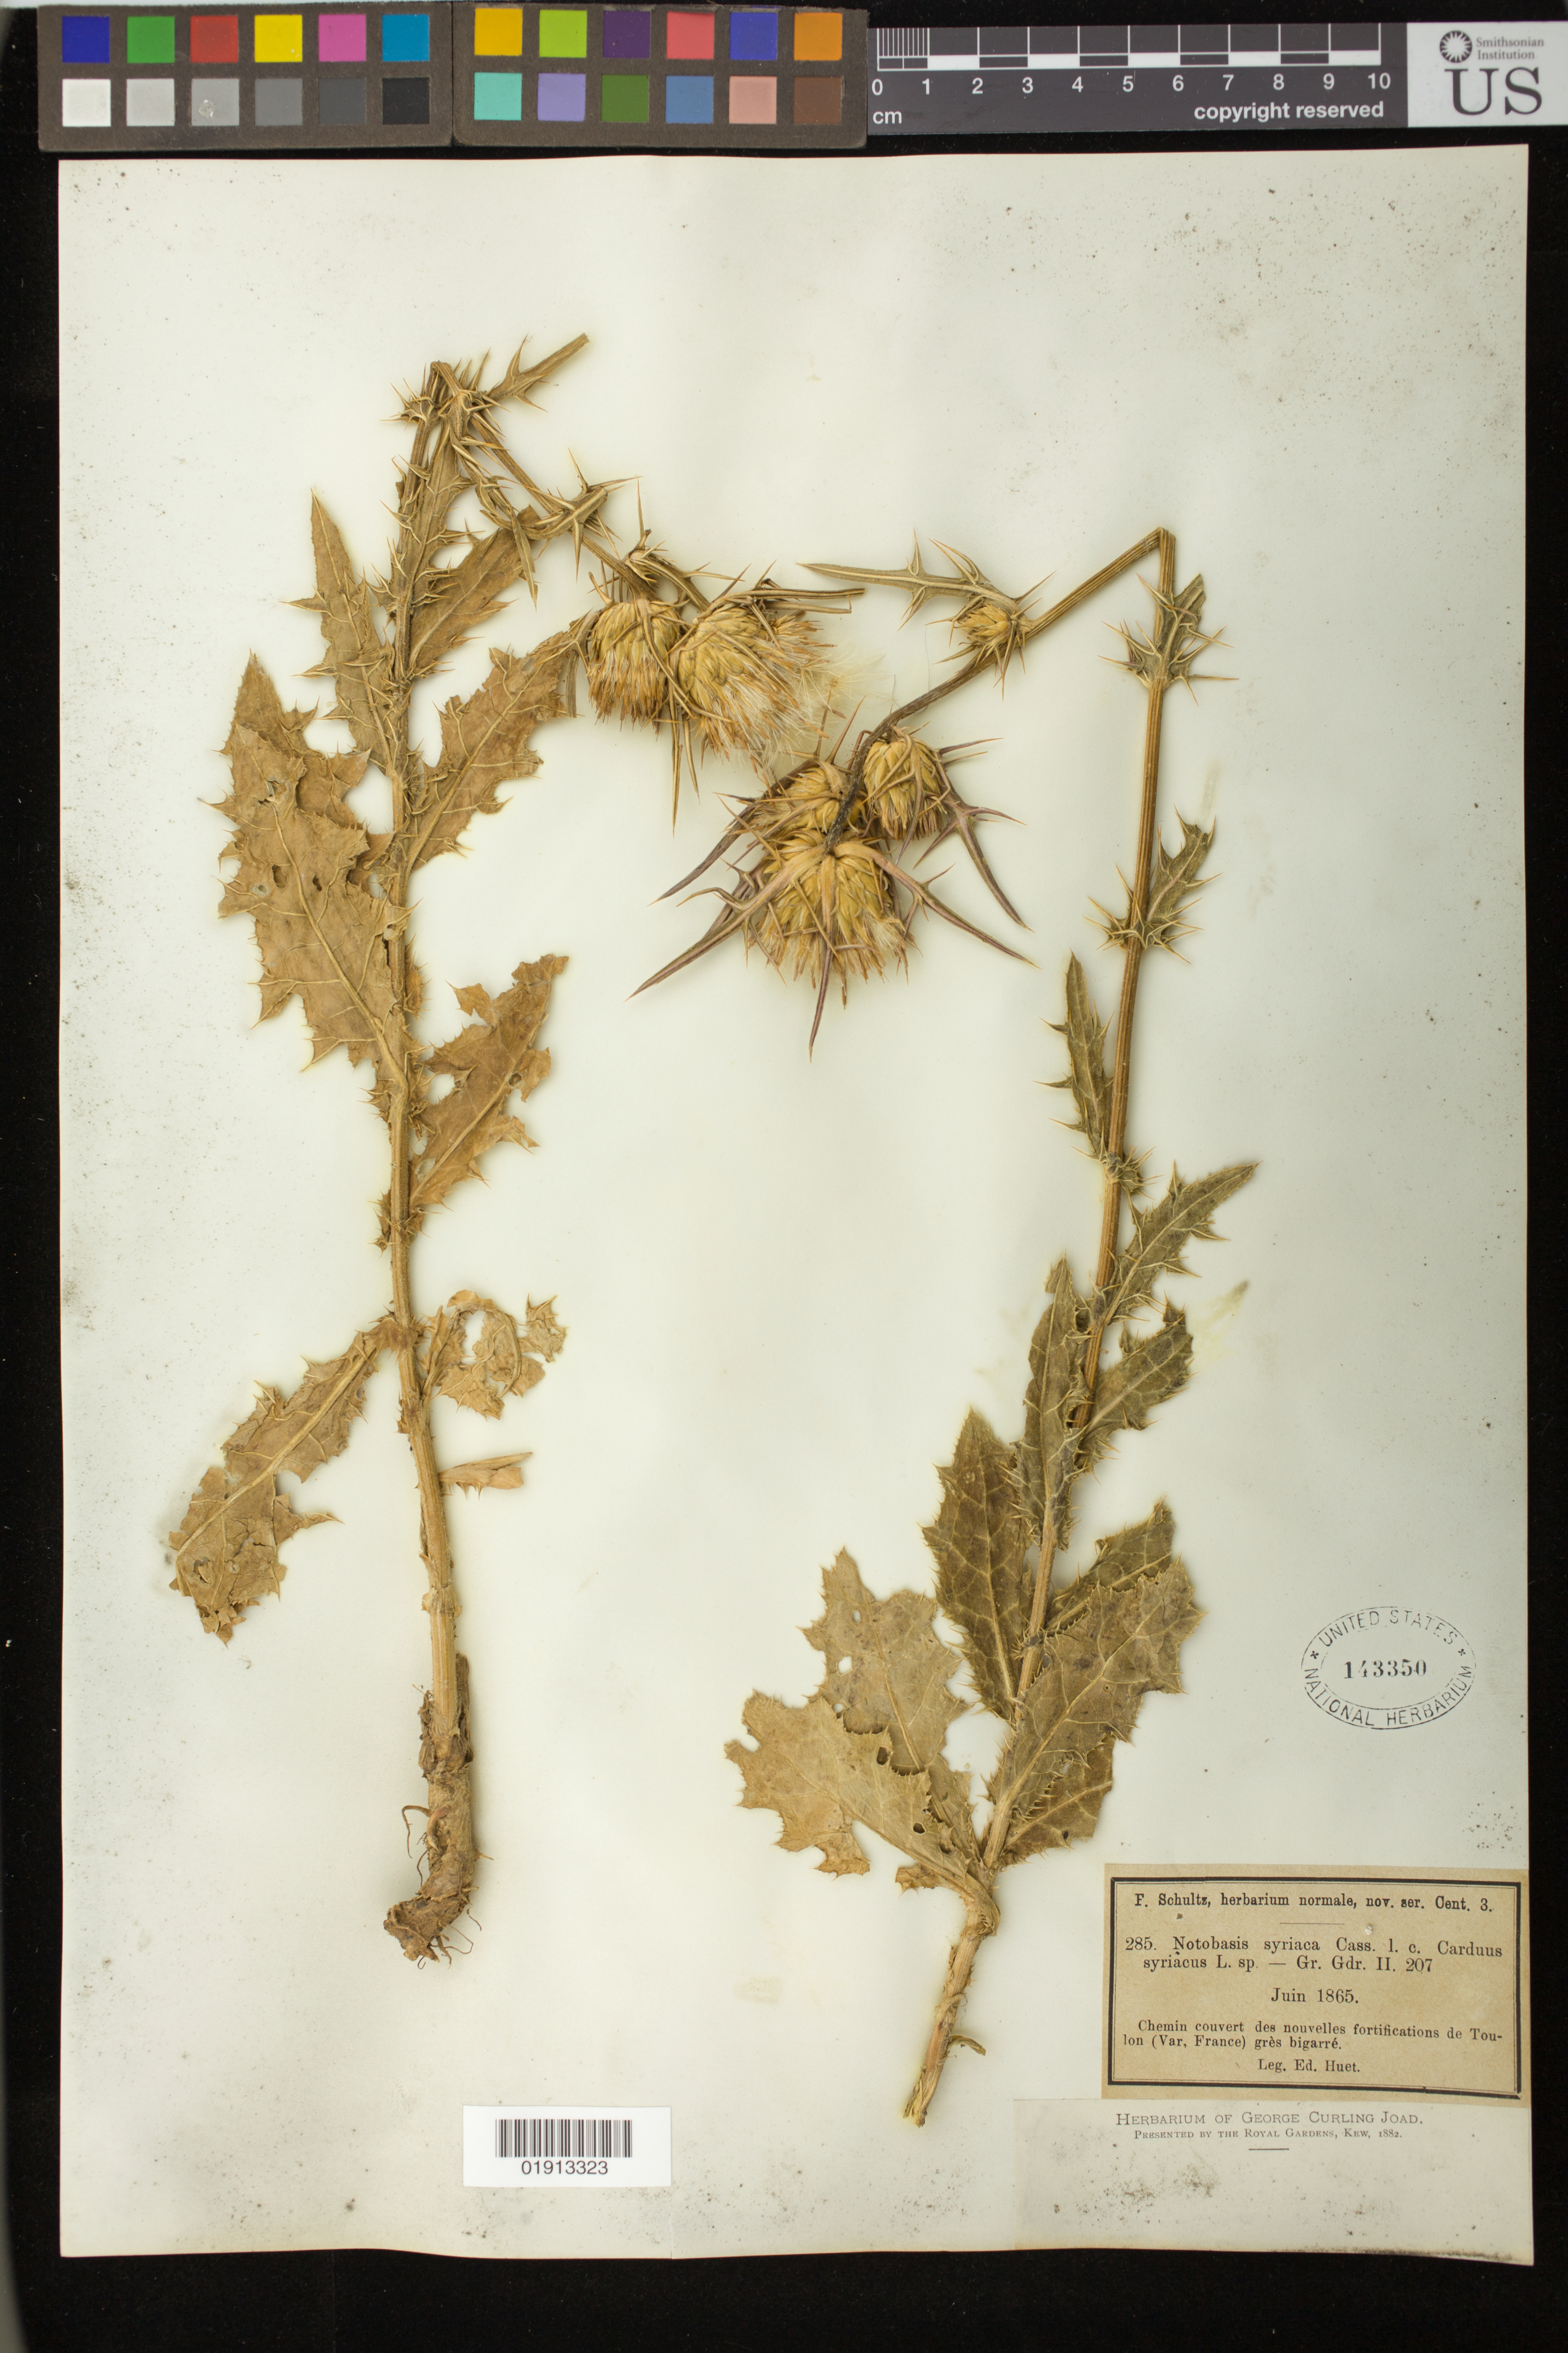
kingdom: Plantae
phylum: Tracheophyta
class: Magnoliopsida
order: Asterales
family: Asteraceae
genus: Notobasis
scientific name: Notobasis syriaca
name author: (L.) Cass.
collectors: E. Huet du Pavillon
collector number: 285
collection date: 1865-06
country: France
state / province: Provence-Alpes-Côte d'Azur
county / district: Var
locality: Chemin couvert des nouvelles fortifications de Toulon (Var, France) gres bigarre.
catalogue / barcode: US 143350